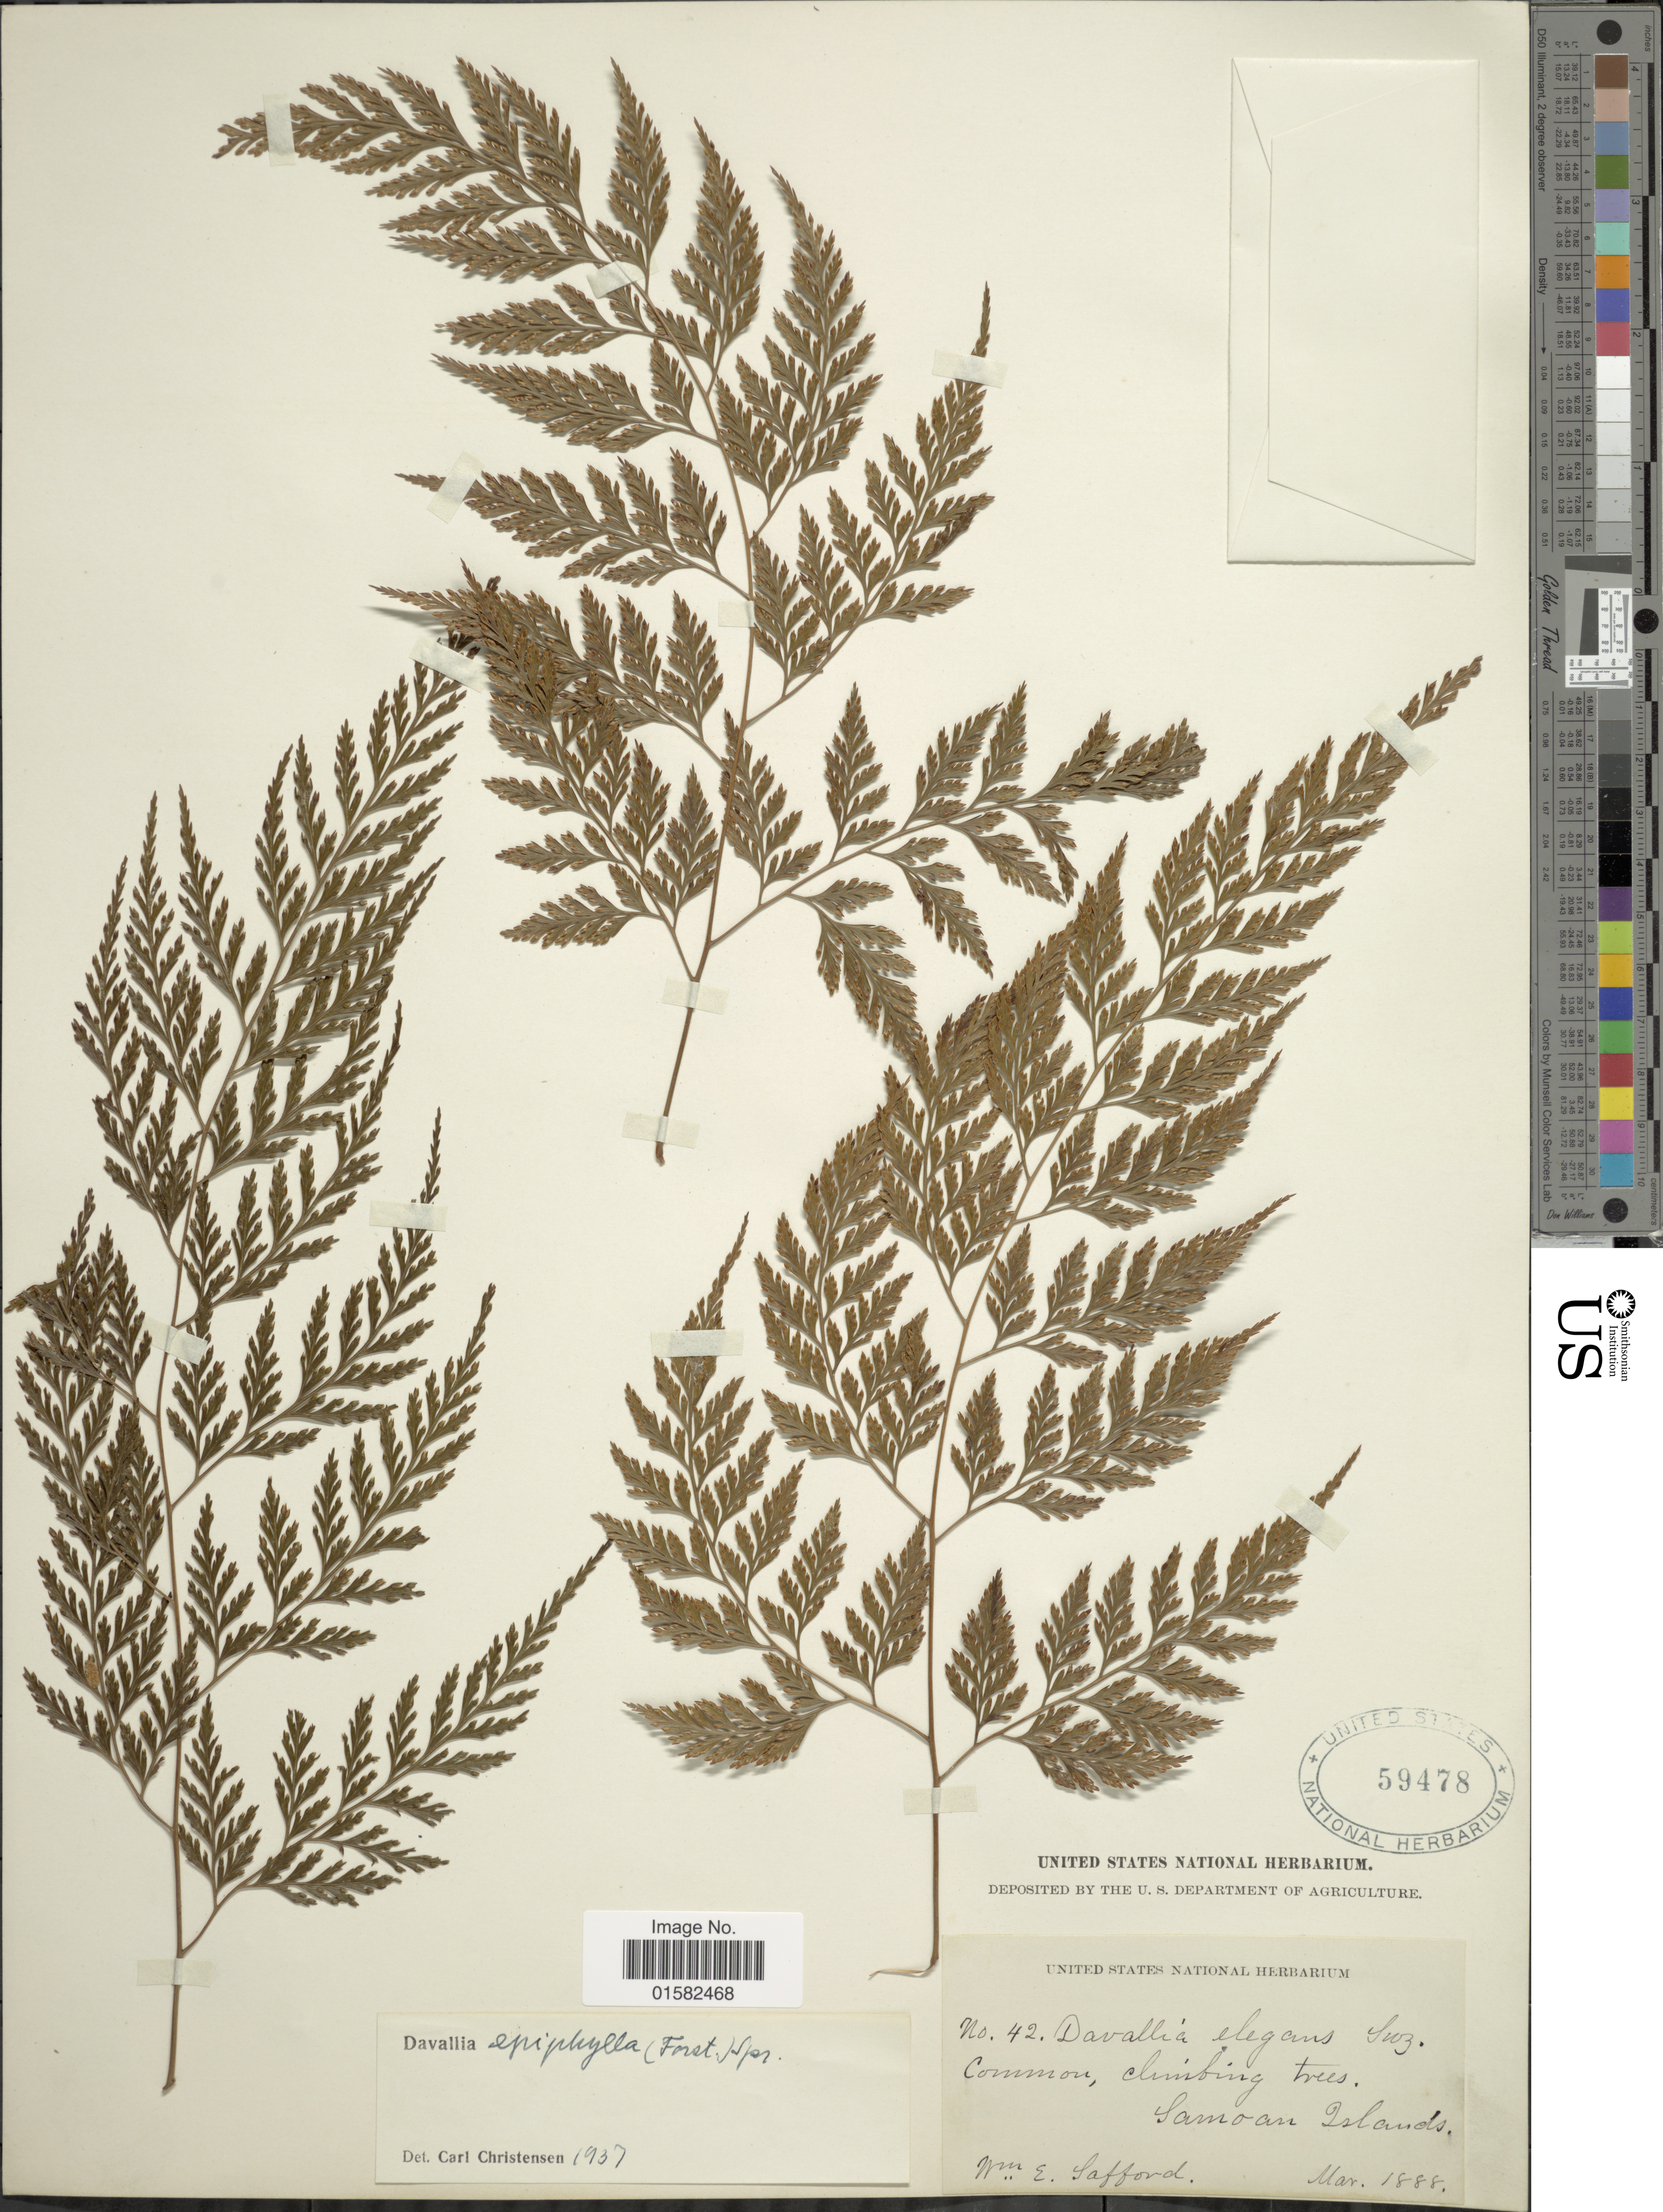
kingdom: Plantae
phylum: Tracheophyta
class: Polypodiopsida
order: Polypodiales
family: Davalliaceae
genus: Wibelia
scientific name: Wibelia denticulata var. elata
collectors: W. E. Safford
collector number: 42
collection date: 1888-03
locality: Samoan islands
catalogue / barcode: US 59478